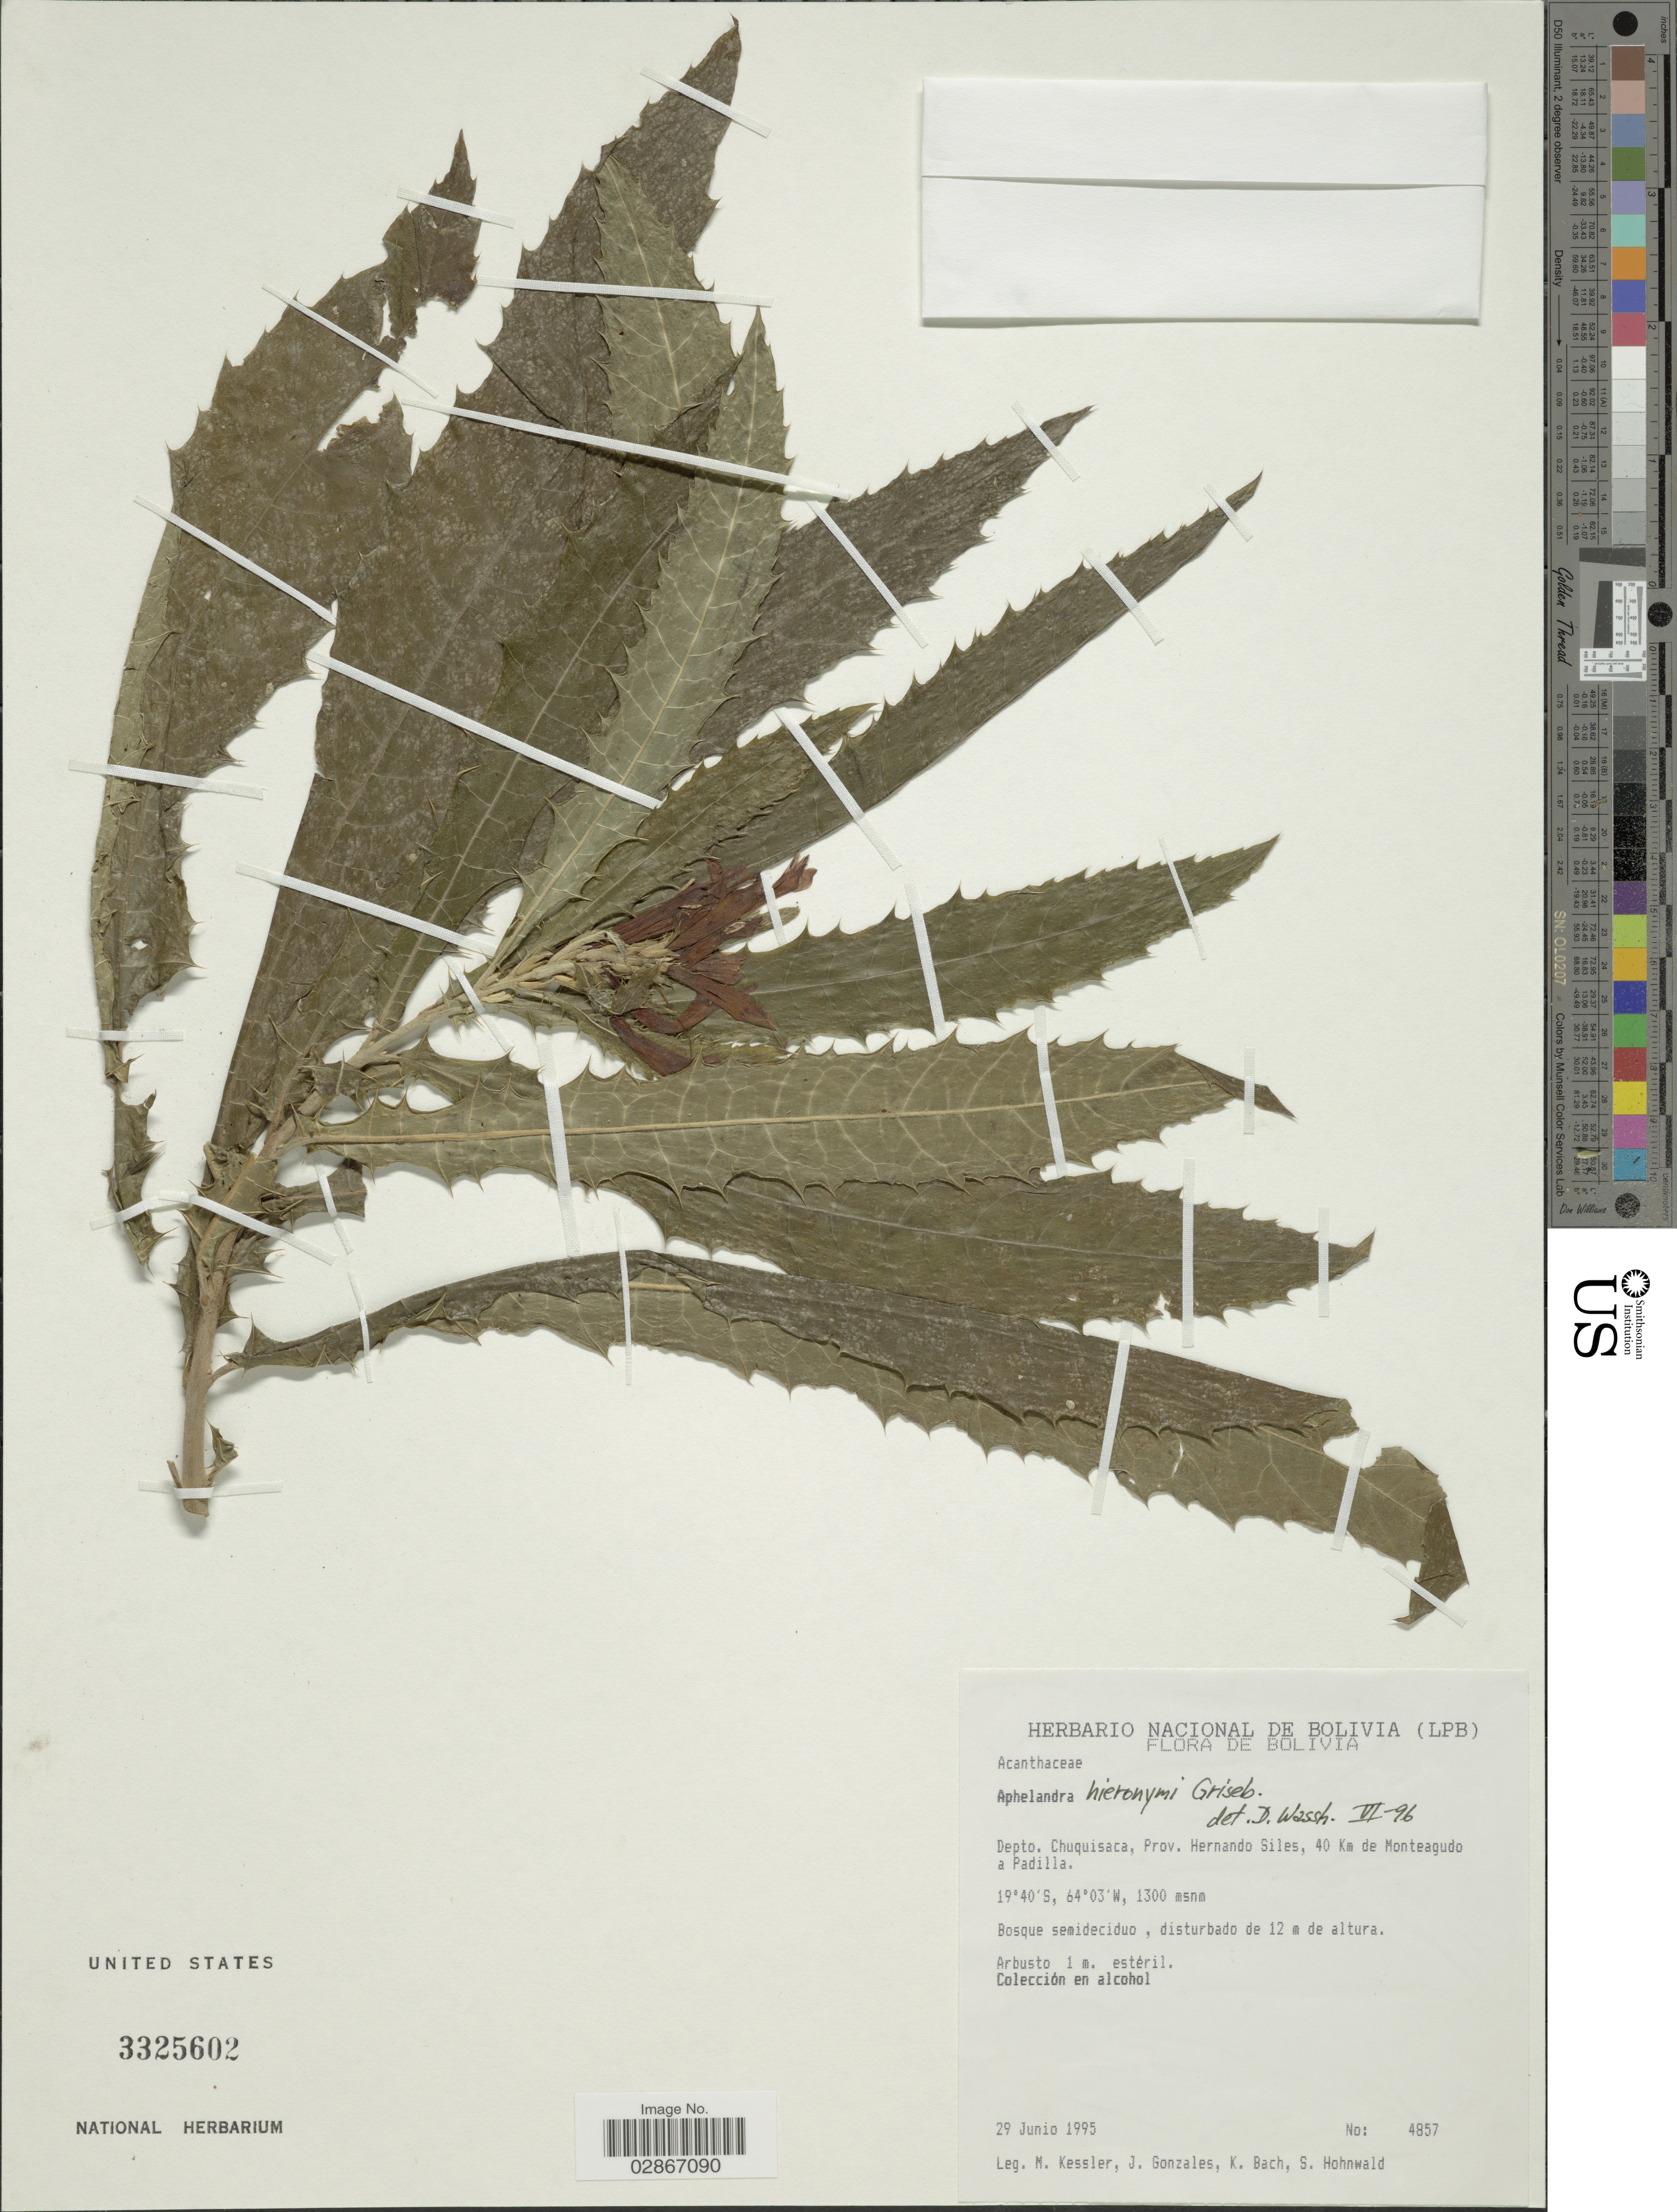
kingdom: Plantae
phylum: Tracheophyta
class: Magnoliopsida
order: Lamiales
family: Acanthaceae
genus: Aphelandra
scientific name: Aphelandra hieronymi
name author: Griseb.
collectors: M. Kessler, J. Gonzales, K. Bach & S. Hohnwald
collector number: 4857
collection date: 1995-06-29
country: Bolivia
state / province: Chuquisaca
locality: Depto. Chuquisaca, Prov. Hernando Siles, 40 Km de Monteagudo a Padilla.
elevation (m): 1300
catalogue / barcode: US 3325602